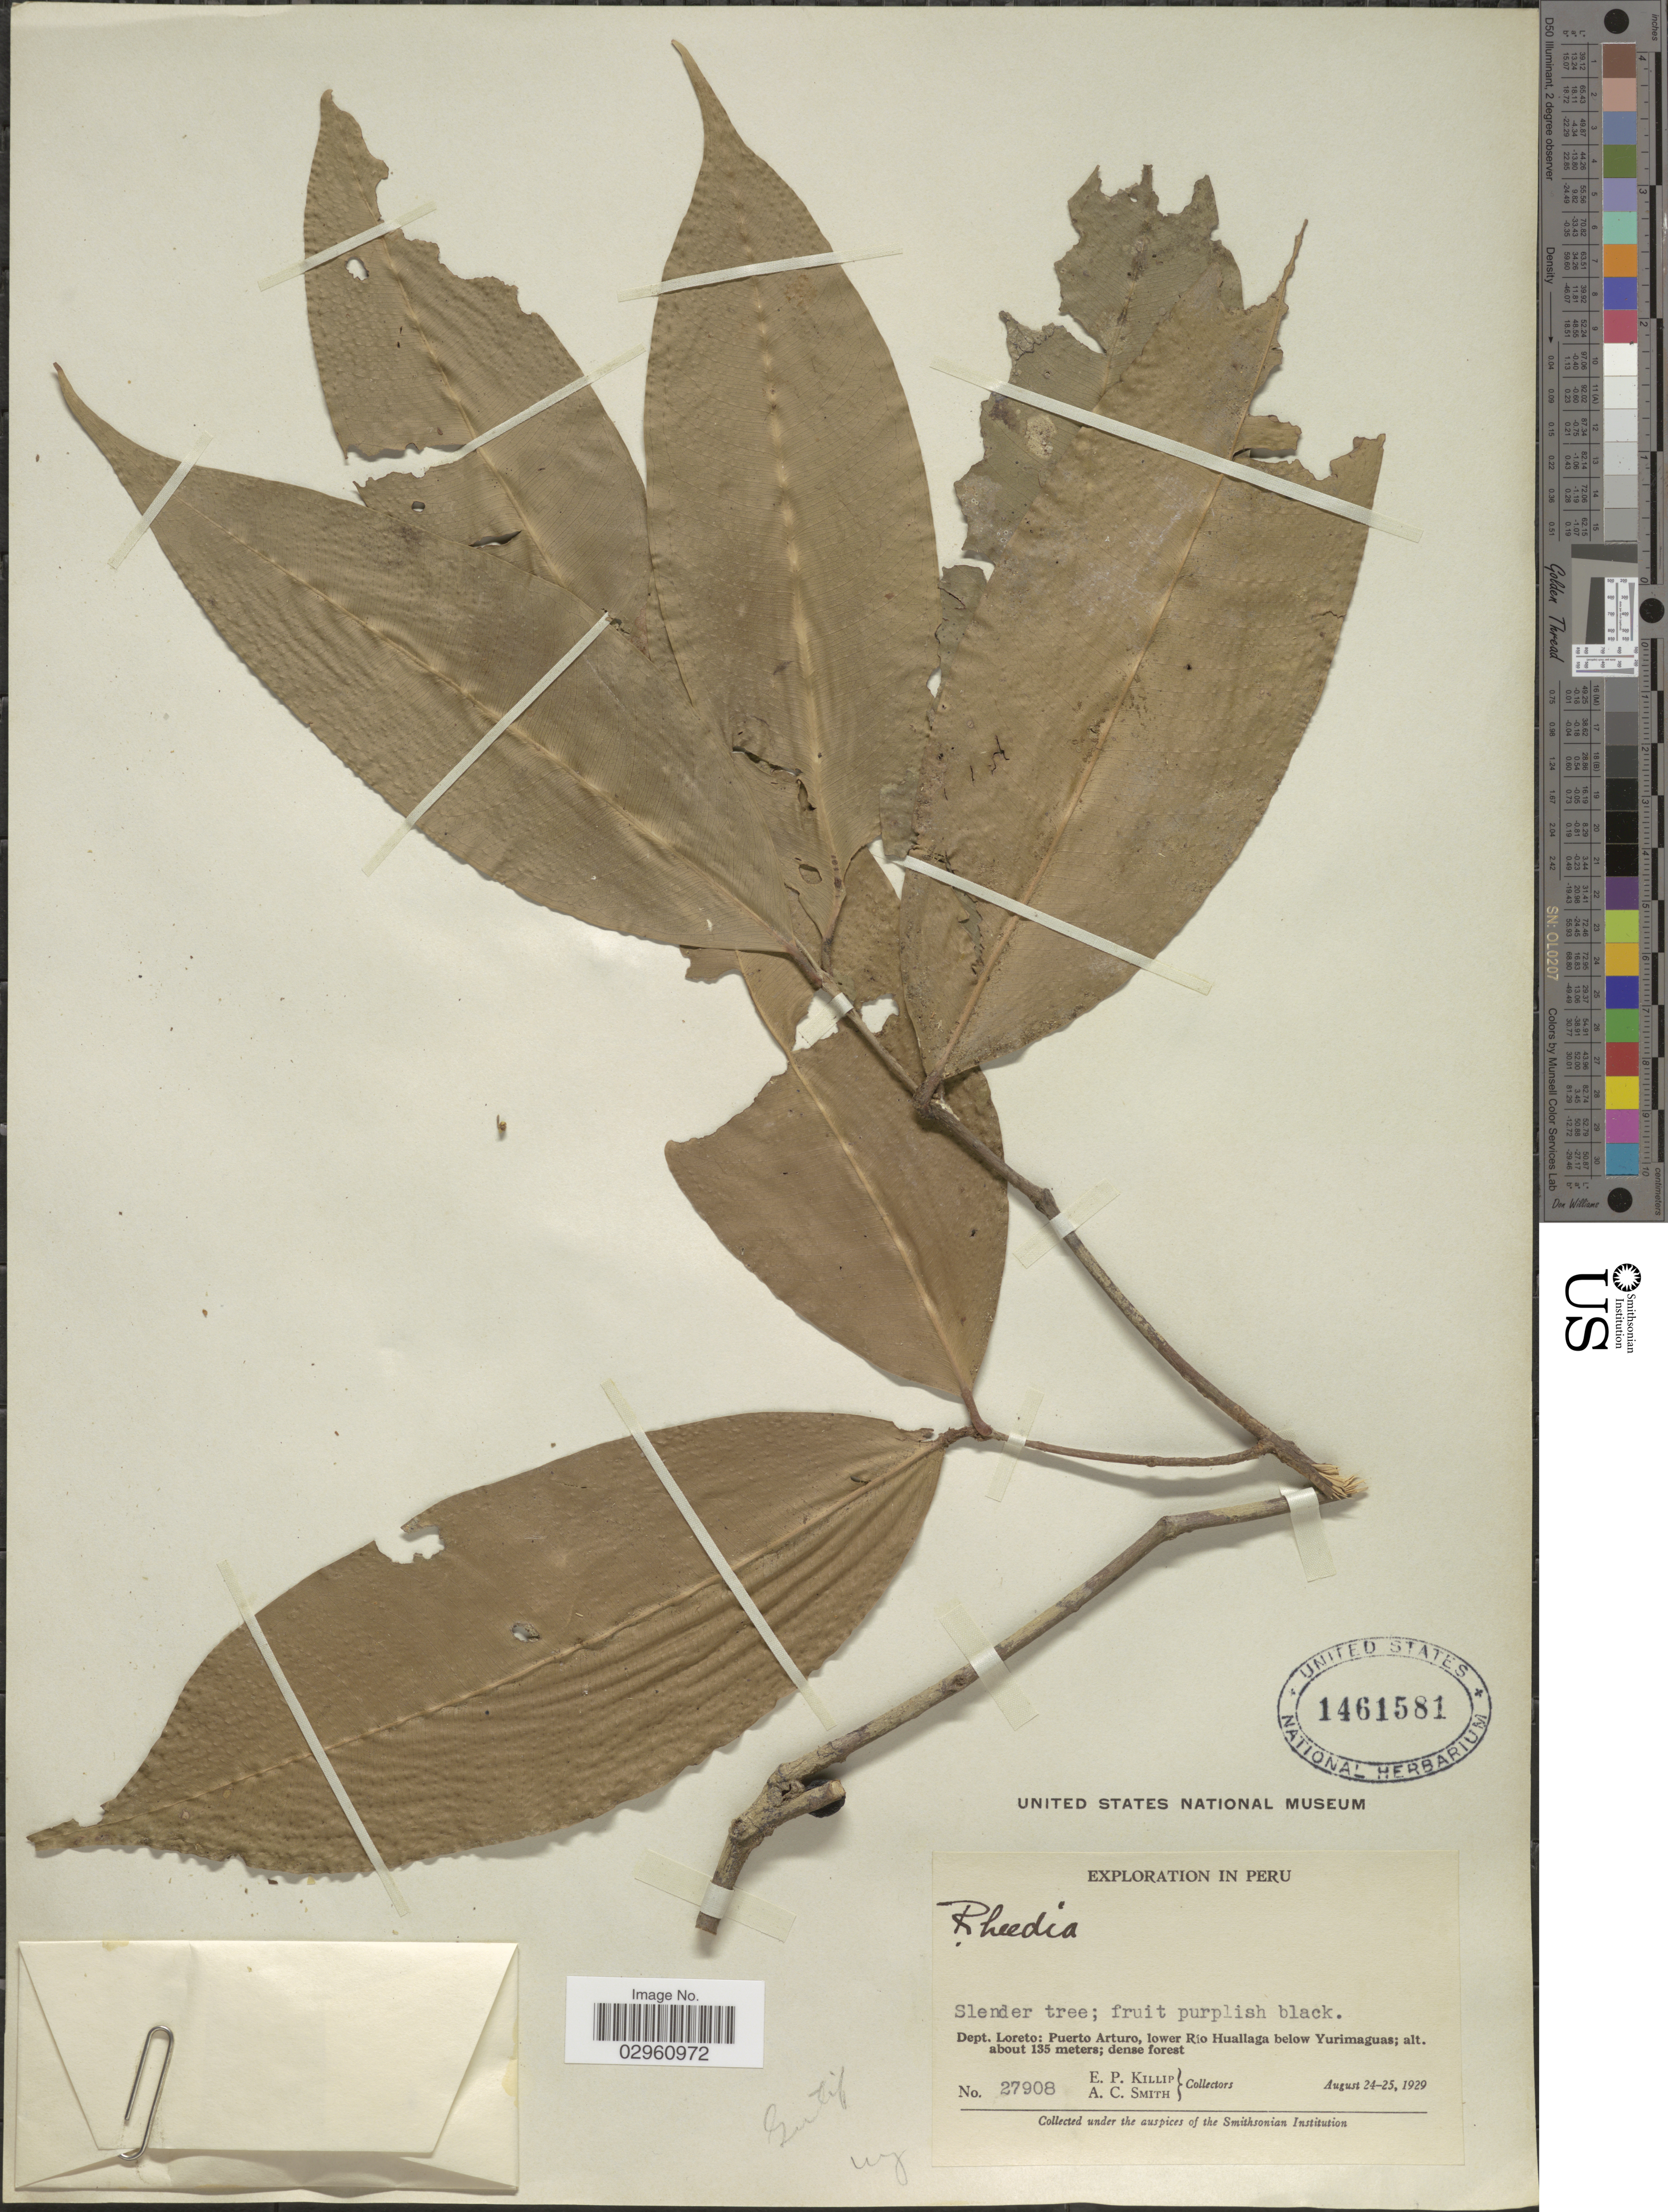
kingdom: Plantae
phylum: Tracheophyta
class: Magnoliopsida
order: Malpighiales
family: Clusiaceae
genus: Garcinia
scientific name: Garcinia sp.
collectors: E. P. Killip & A. C. Smith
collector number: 27908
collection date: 1929-08-24/1929-08-25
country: Peru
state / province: Loreto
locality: Dept. Loreto: Puerto Arturo, lower Río Huallaga below Yurimaguas.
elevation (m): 135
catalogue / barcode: US 1461581